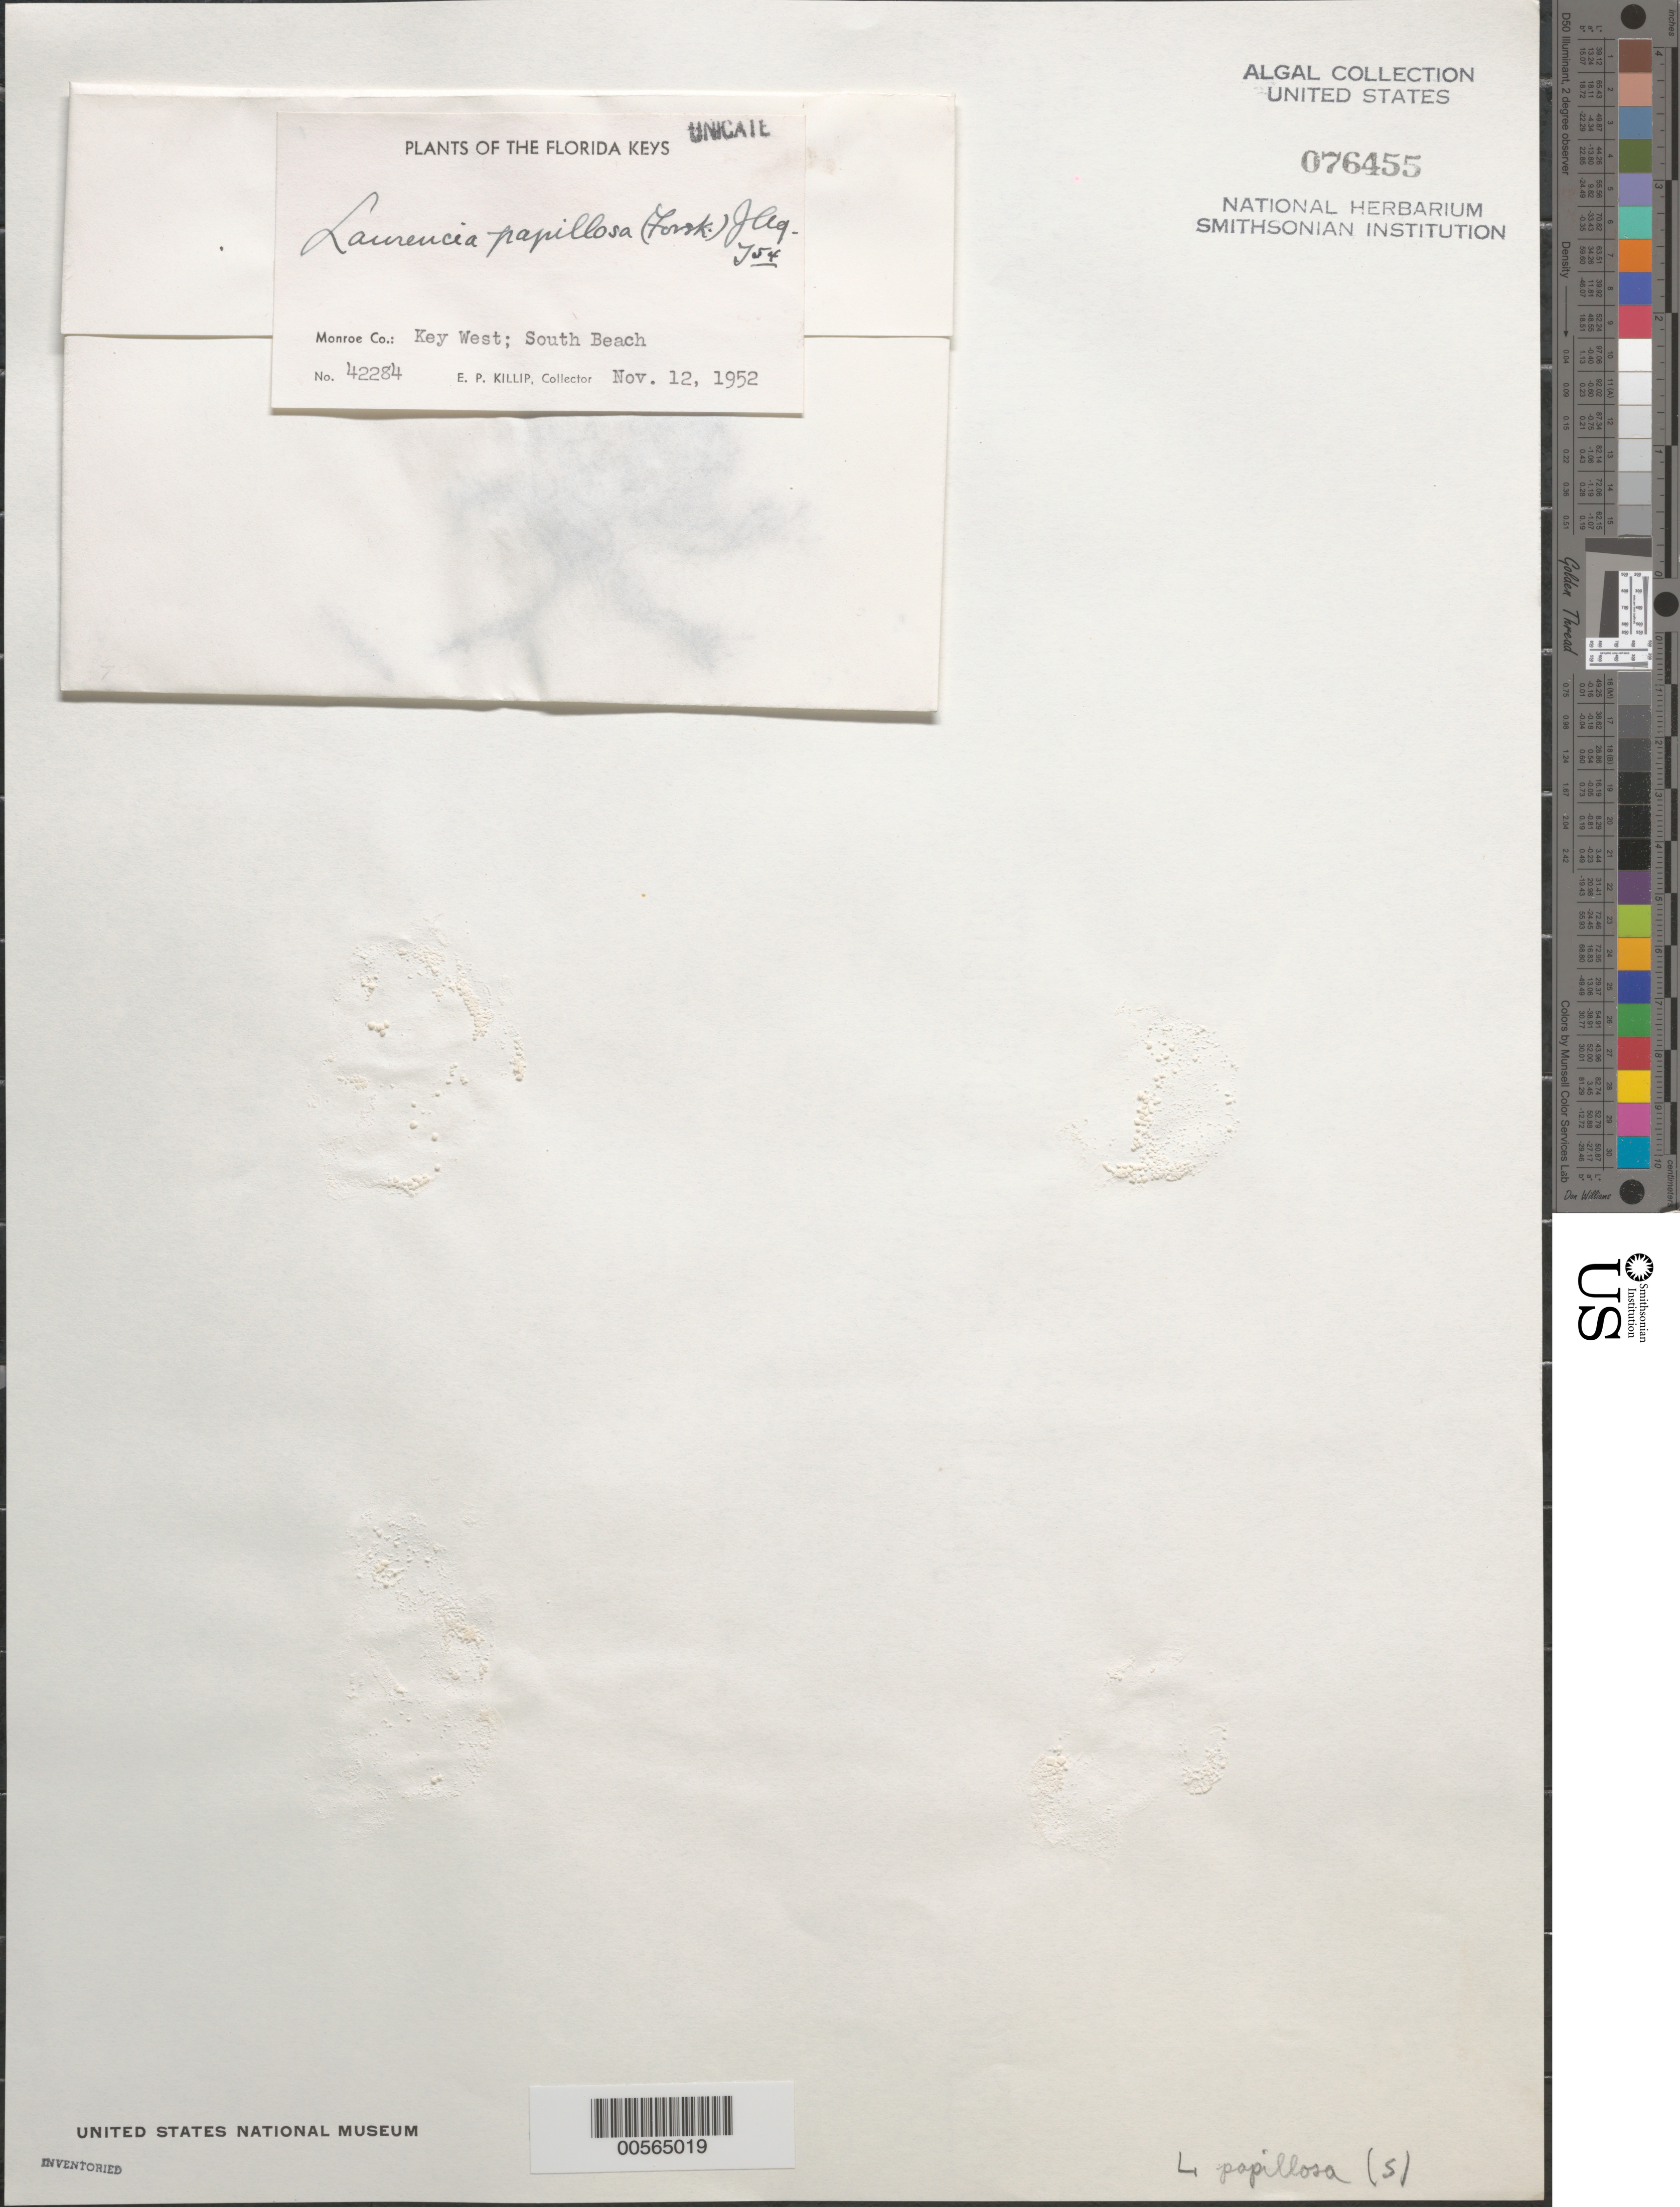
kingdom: Plantae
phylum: Rhodophyta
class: Florideophyceae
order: Ceramiales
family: Rhodomelaceae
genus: Palisada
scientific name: Palisada perforata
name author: (Bory) K.W. Nam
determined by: Algae name updating Project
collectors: E. P. Killip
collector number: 42284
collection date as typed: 12 Nov 1952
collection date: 1952-11-12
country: United States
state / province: Florida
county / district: Monroe County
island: Key West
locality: South Beach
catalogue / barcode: US 76455